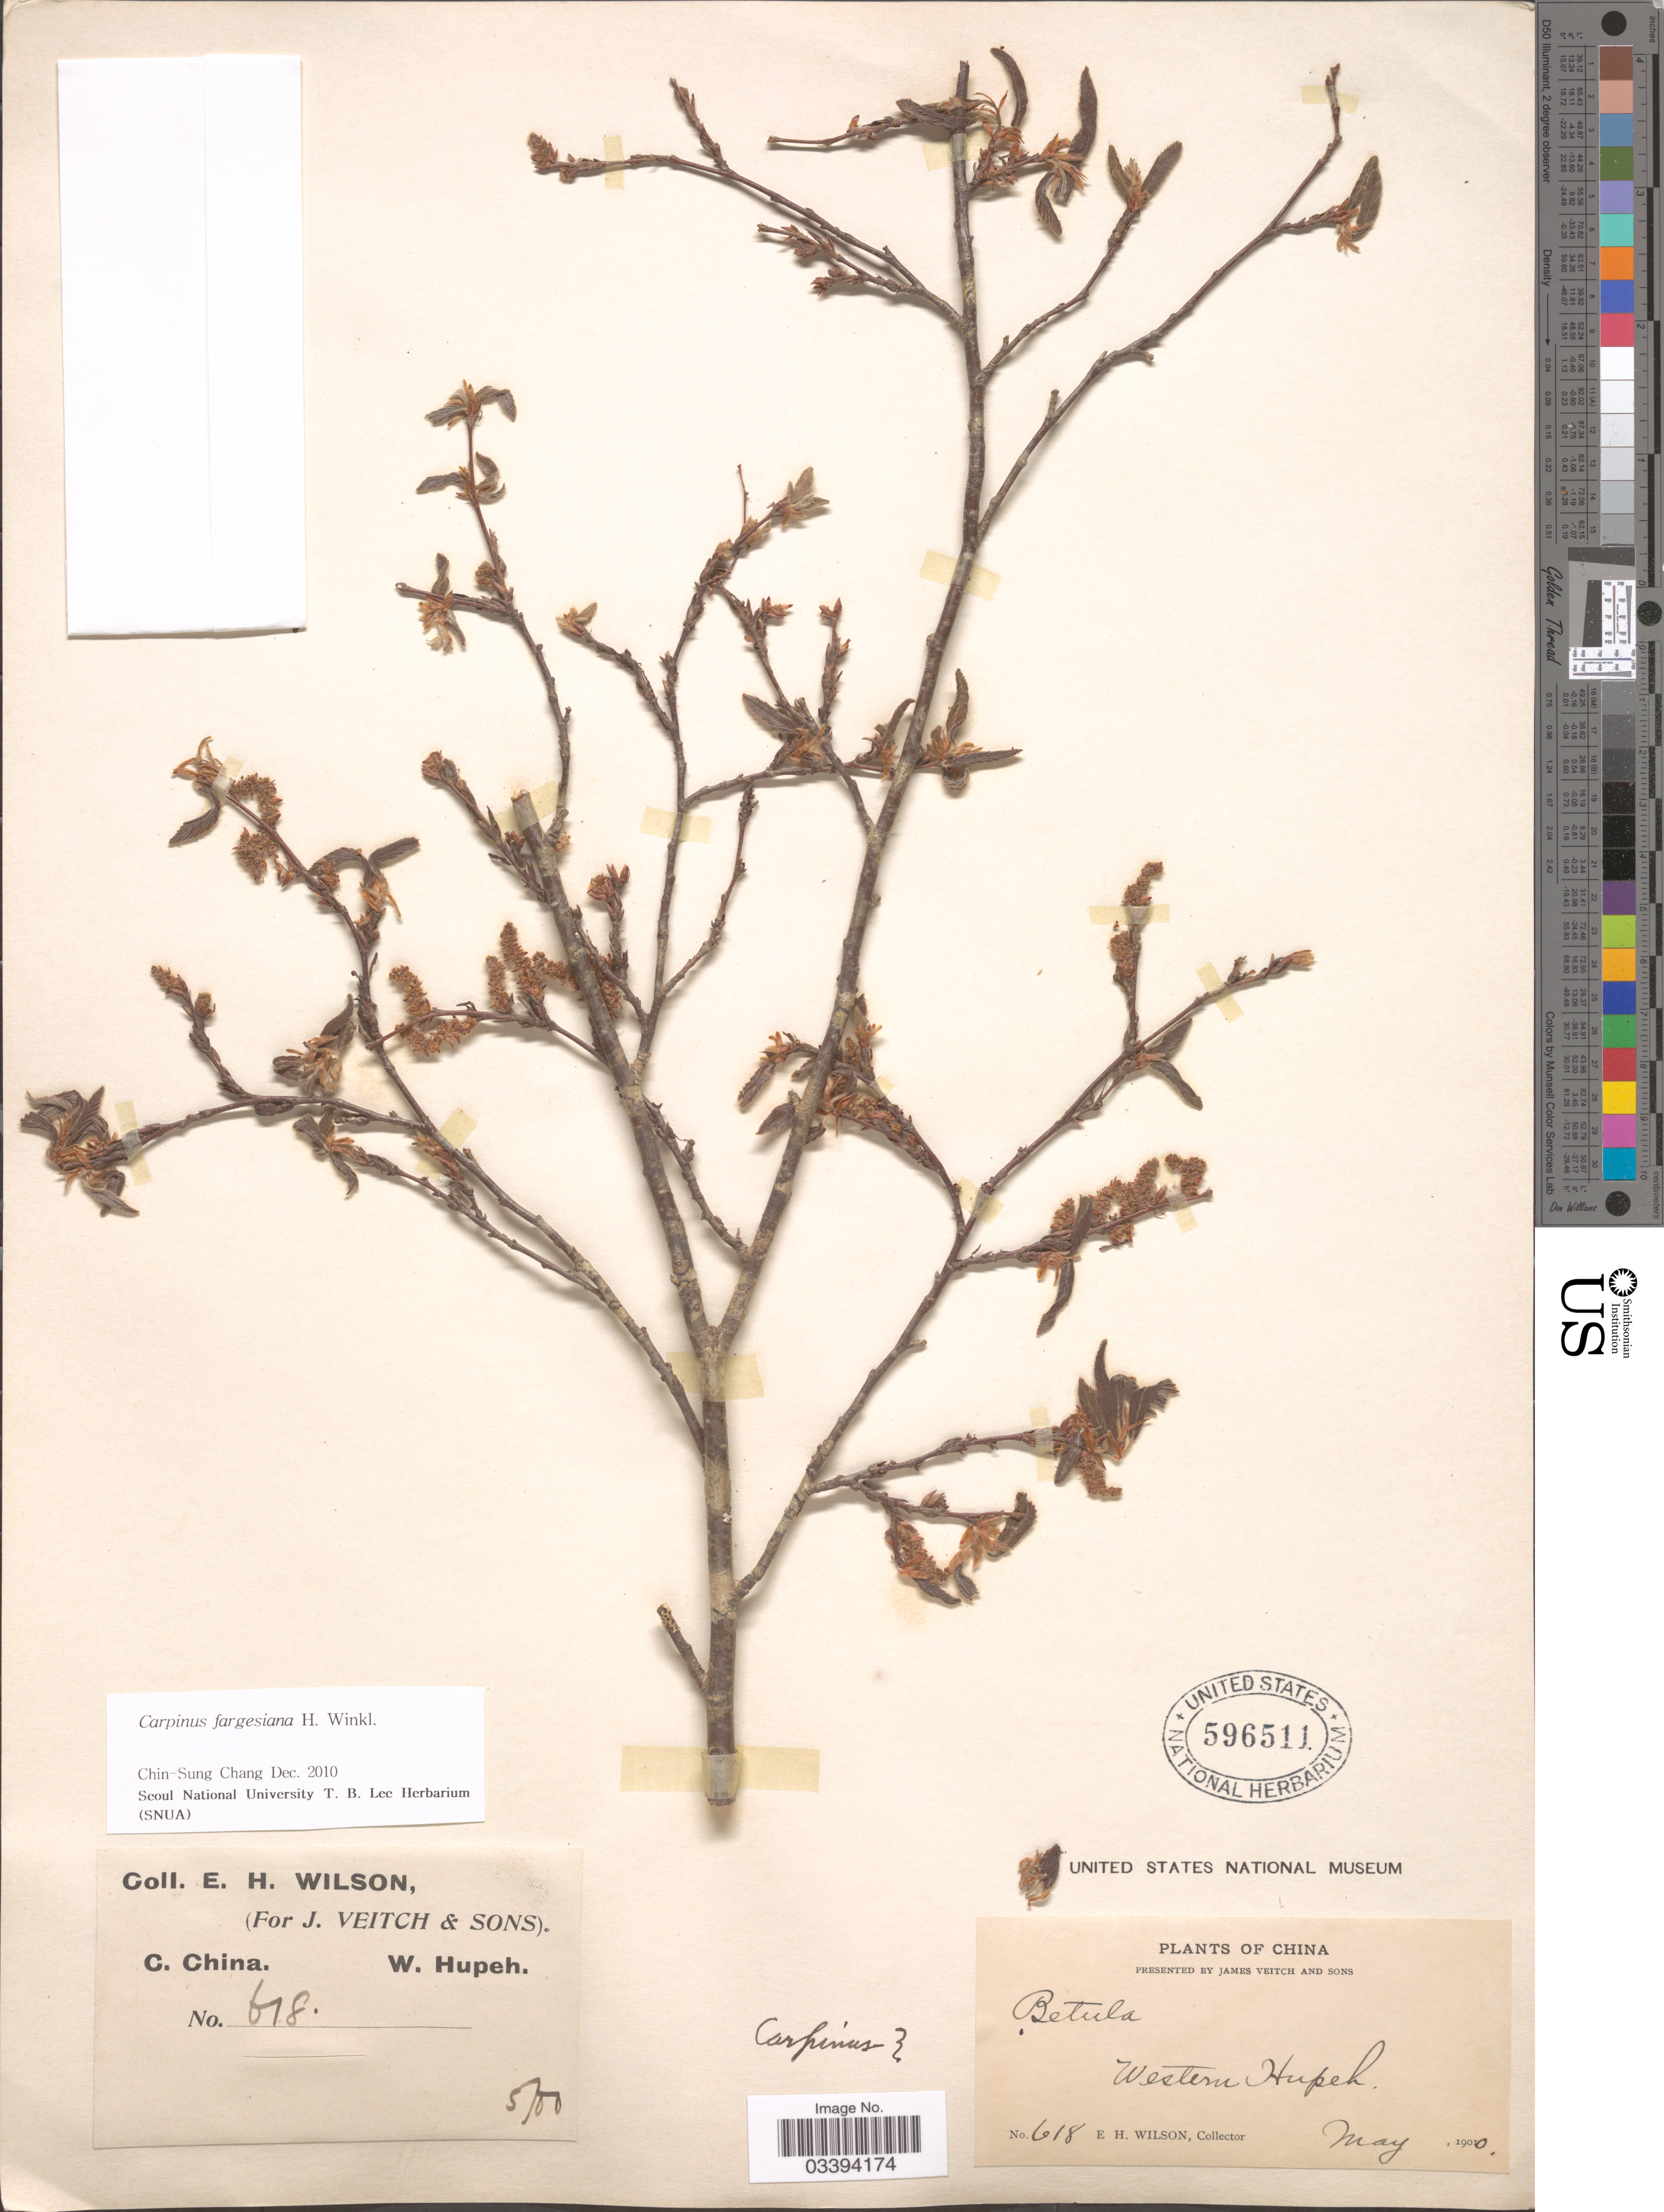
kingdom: Plantae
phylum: Tracheophyta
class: Magnoliopsida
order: Fagales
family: Betulaceae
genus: Carpinus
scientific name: Carpinus fargesiana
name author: H.J.P. Winkl.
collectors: E. Wilson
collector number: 618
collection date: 1900-05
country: China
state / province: Hubei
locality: C. China. Western Hupeh.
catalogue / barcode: US 596511